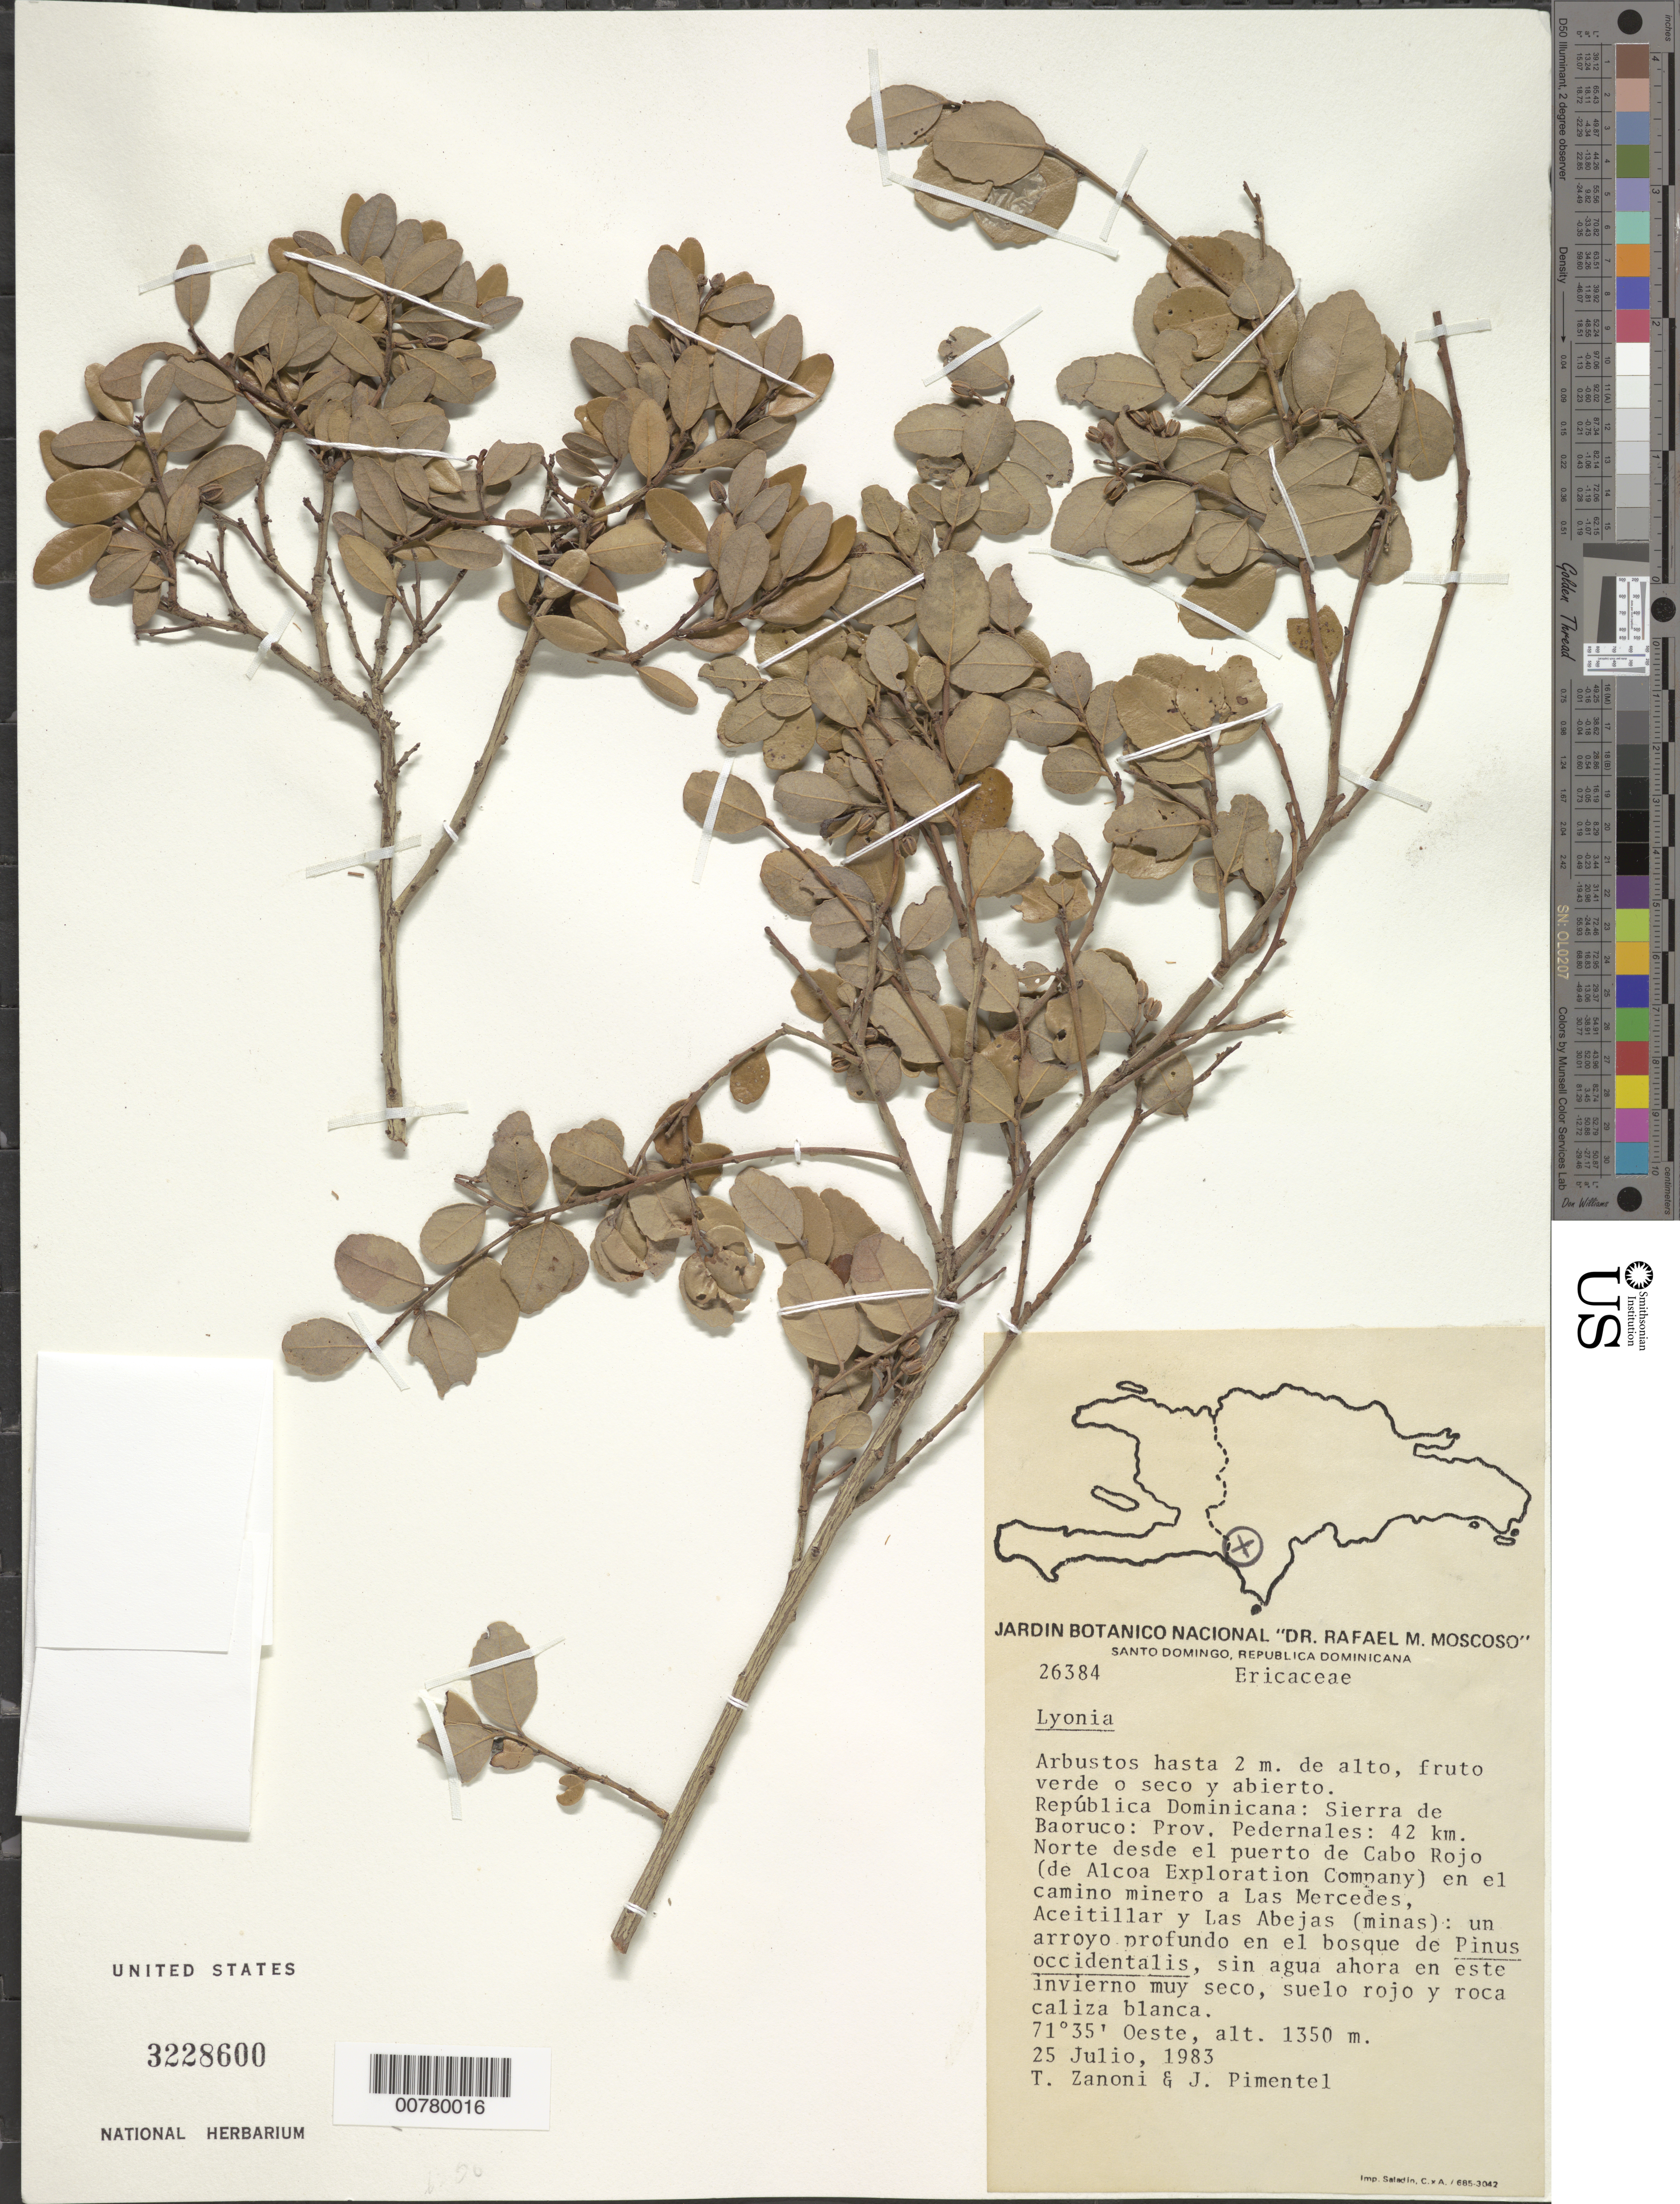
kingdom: Plantae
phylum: Tracheophyta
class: Magnoliopsida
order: Ericales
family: Ericaceae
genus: Lyonia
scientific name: Lyonia sp.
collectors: T. A. Zanoni & J. Pimentel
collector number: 26384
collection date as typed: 25 Jul 1983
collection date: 1983-07-25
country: Dominican Republic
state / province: Pedernales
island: Hispaniola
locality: Sierra de Baoruco, 42 km north from Cabo Rojo port (of Alcoa Exploration Company) in the mining road Las Mercedes, Aceitillar and Las Abejas (mines).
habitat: Deep stream in Pinus occidentalis forest, "with no water in this very dry winter", red soil and white limestone rock.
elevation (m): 1350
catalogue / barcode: US 3228600